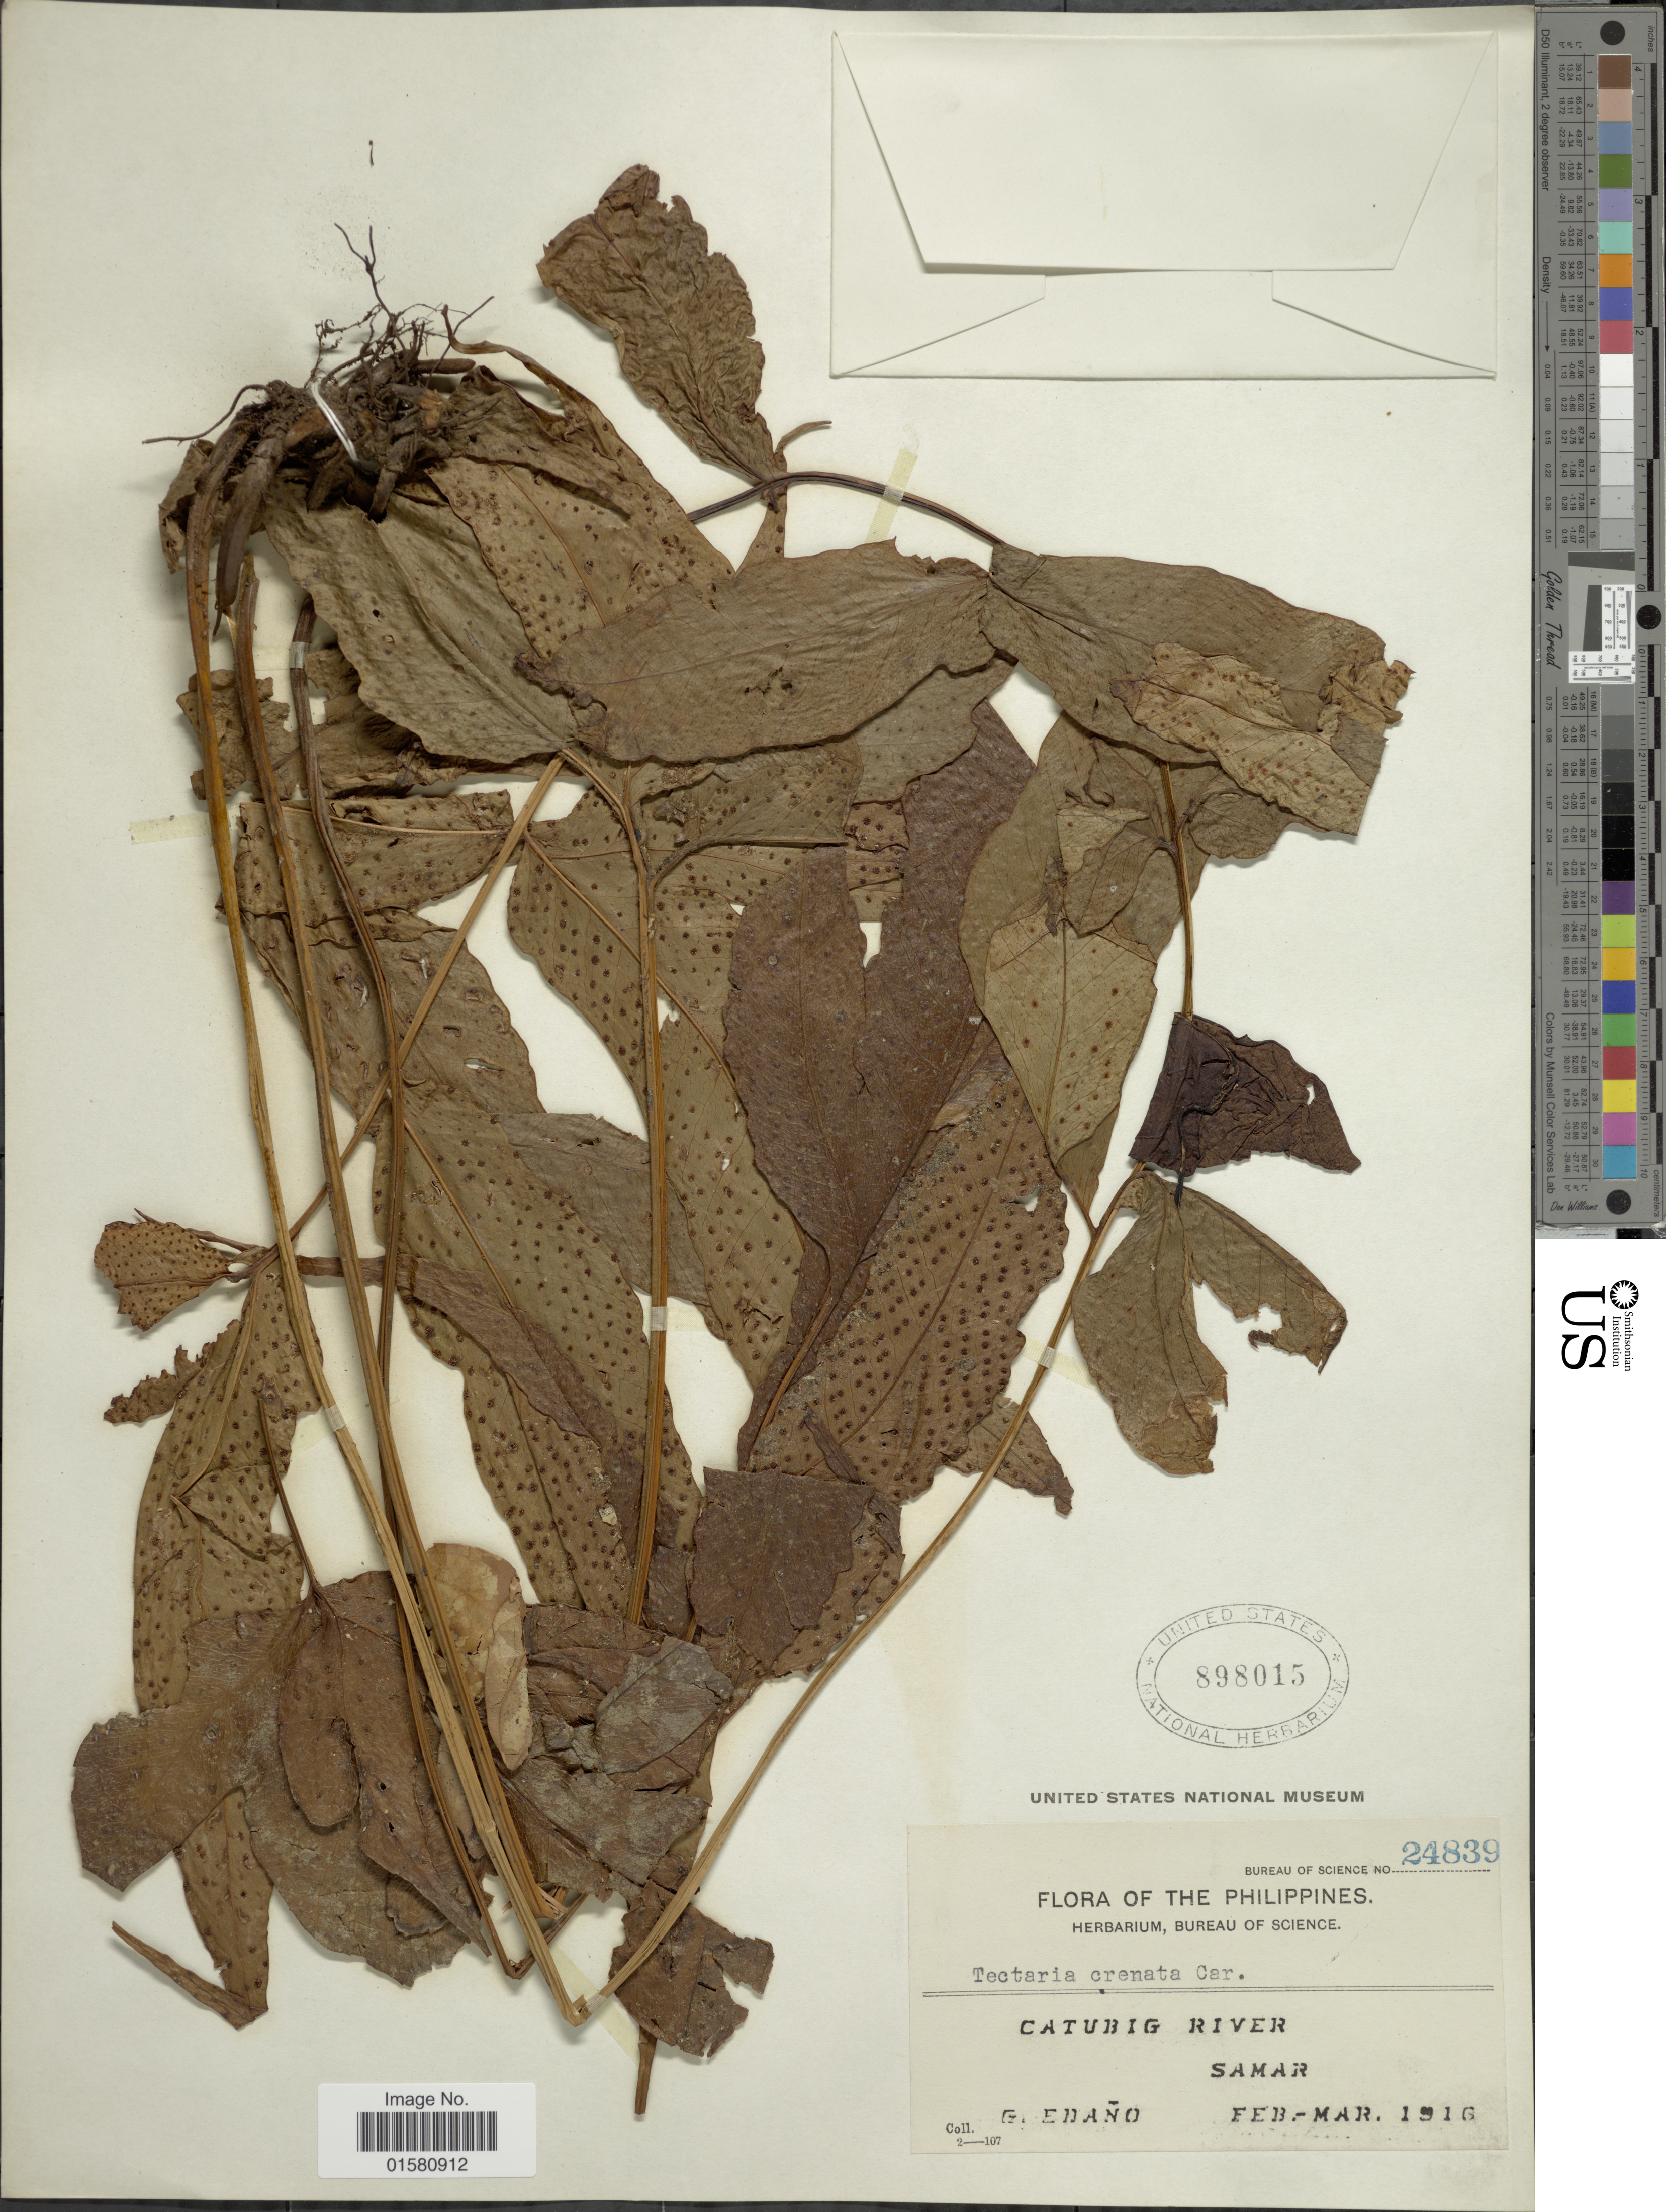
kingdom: Plantae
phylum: Tracheophyta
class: Polypodiopsida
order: Polypodiales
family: Tectariaceae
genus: Tectaria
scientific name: Tectaria crenata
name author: Cav.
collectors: G. Edaño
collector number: Bureau of Science 24839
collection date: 1916-02/1916-03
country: Philippines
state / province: Eastern Visayas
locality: Catubig River, Samar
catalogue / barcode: US 898015